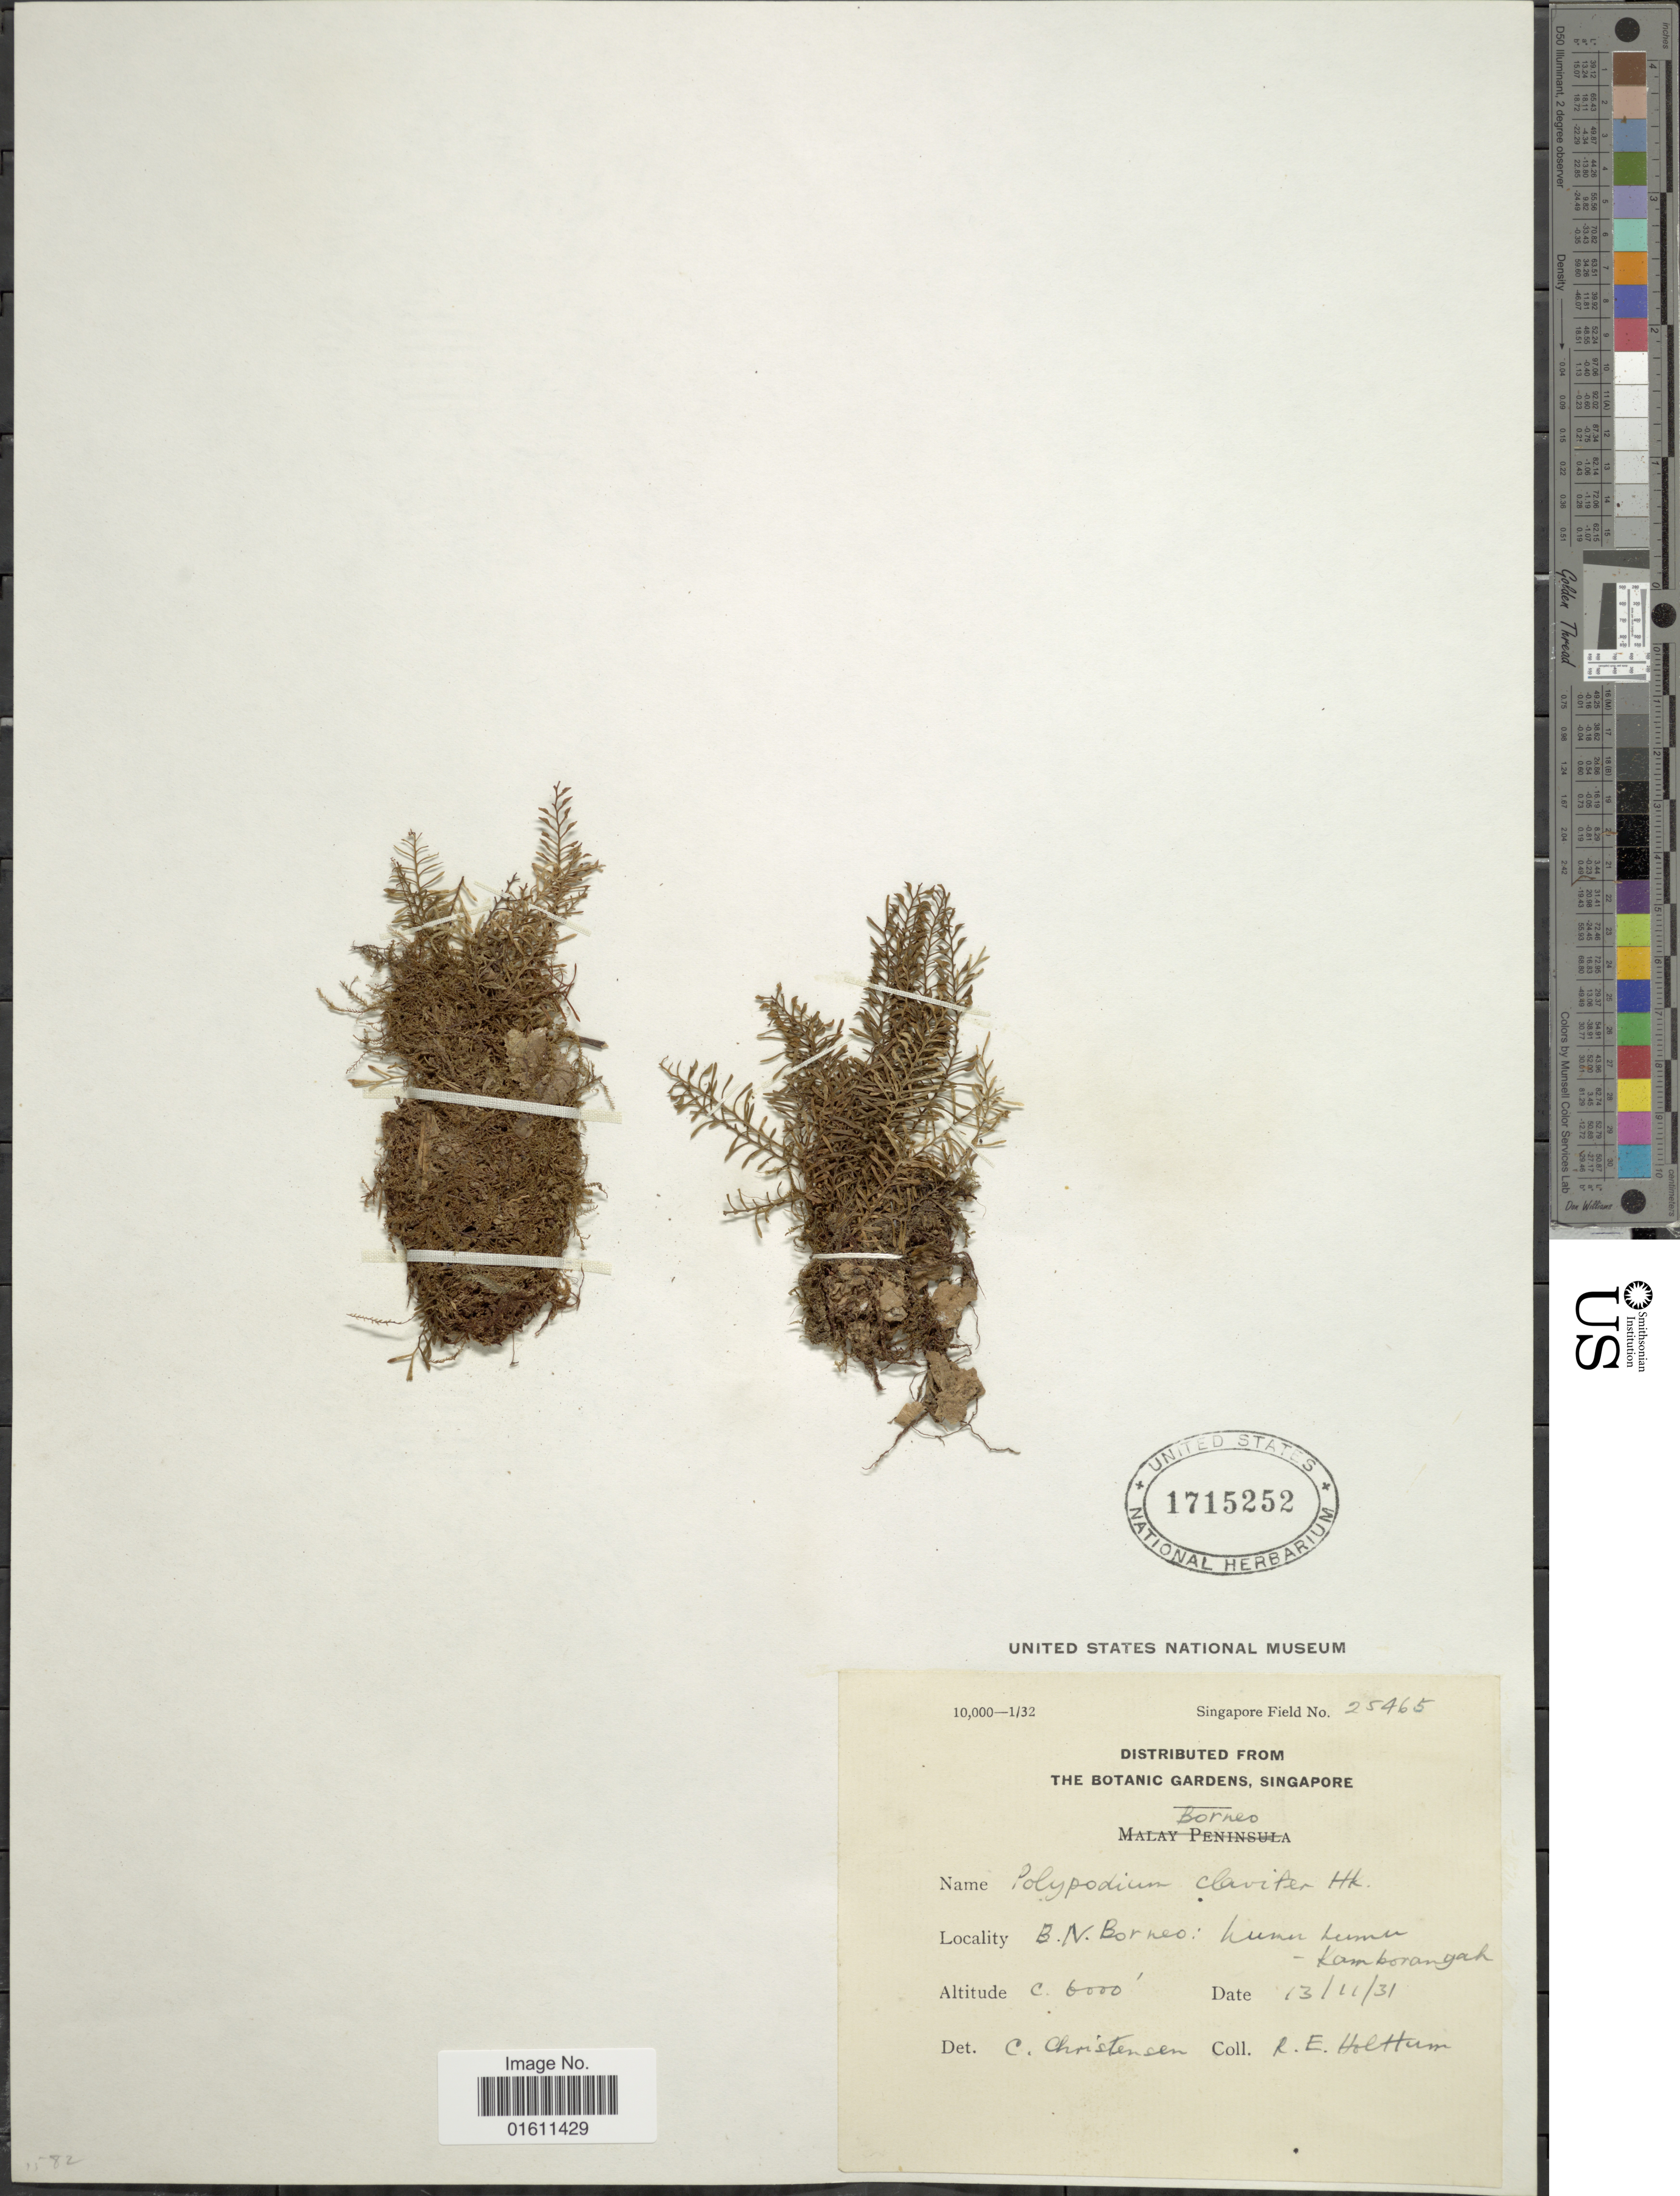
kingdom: Plantae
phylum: Tracheophyta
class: Polypodiopsida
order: Polypodiales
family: Polypodiaceae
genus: Calymmodon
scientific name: Calymmodon clavifer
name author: (Hook.) T. Moore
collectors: R. E. Holttum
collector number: Singapore Field 25465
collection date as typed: Transcribed d/m/y: 13/11/31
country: Malaysia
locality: Borneo, B.N. Borneo: Humu Humu, Kamborangah. [interpreted]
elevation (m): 1829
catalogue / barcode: US 1715252